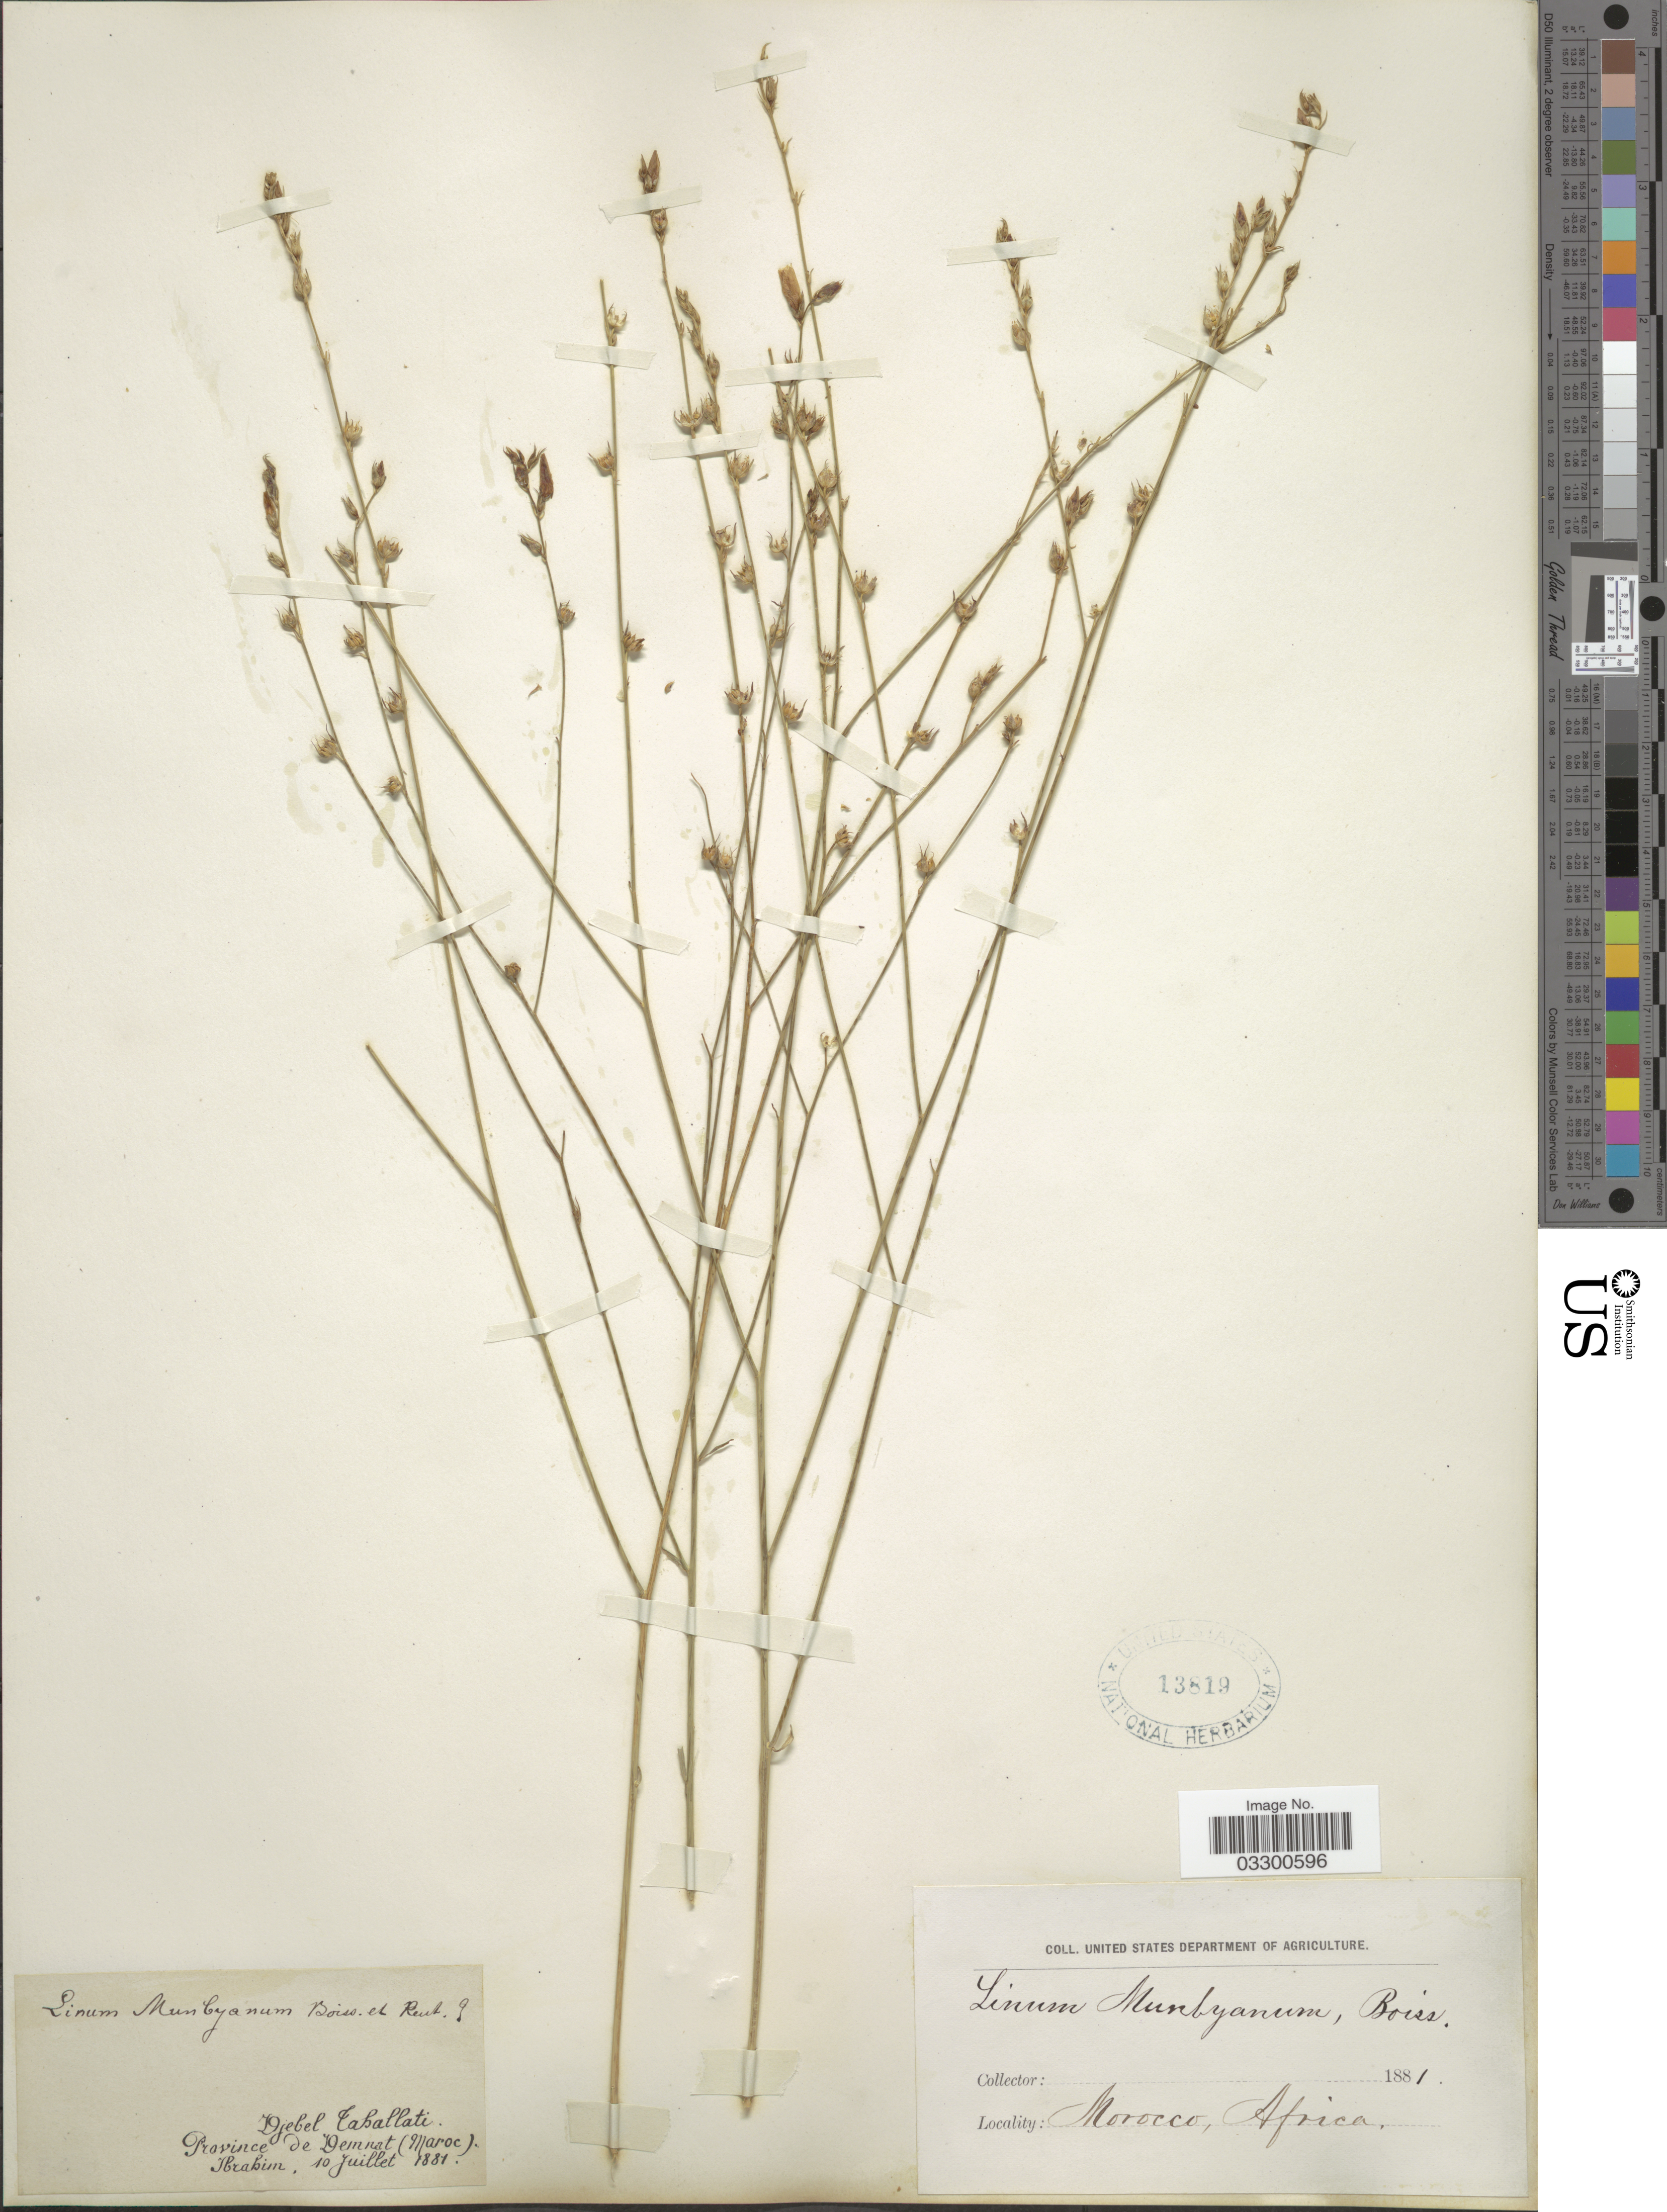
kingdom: Plantae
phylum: Tracheophyta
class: Magnoliopsida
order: Malpighiales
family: Linaceae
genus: Linum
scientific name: Linum munbyanum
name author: Boiss. & Reut.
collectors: -. Ibrahim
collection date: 1881-07-10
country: Morocco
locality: Djebel Tahallati. Province de Demnat (Maroc).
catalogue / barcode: US 13819